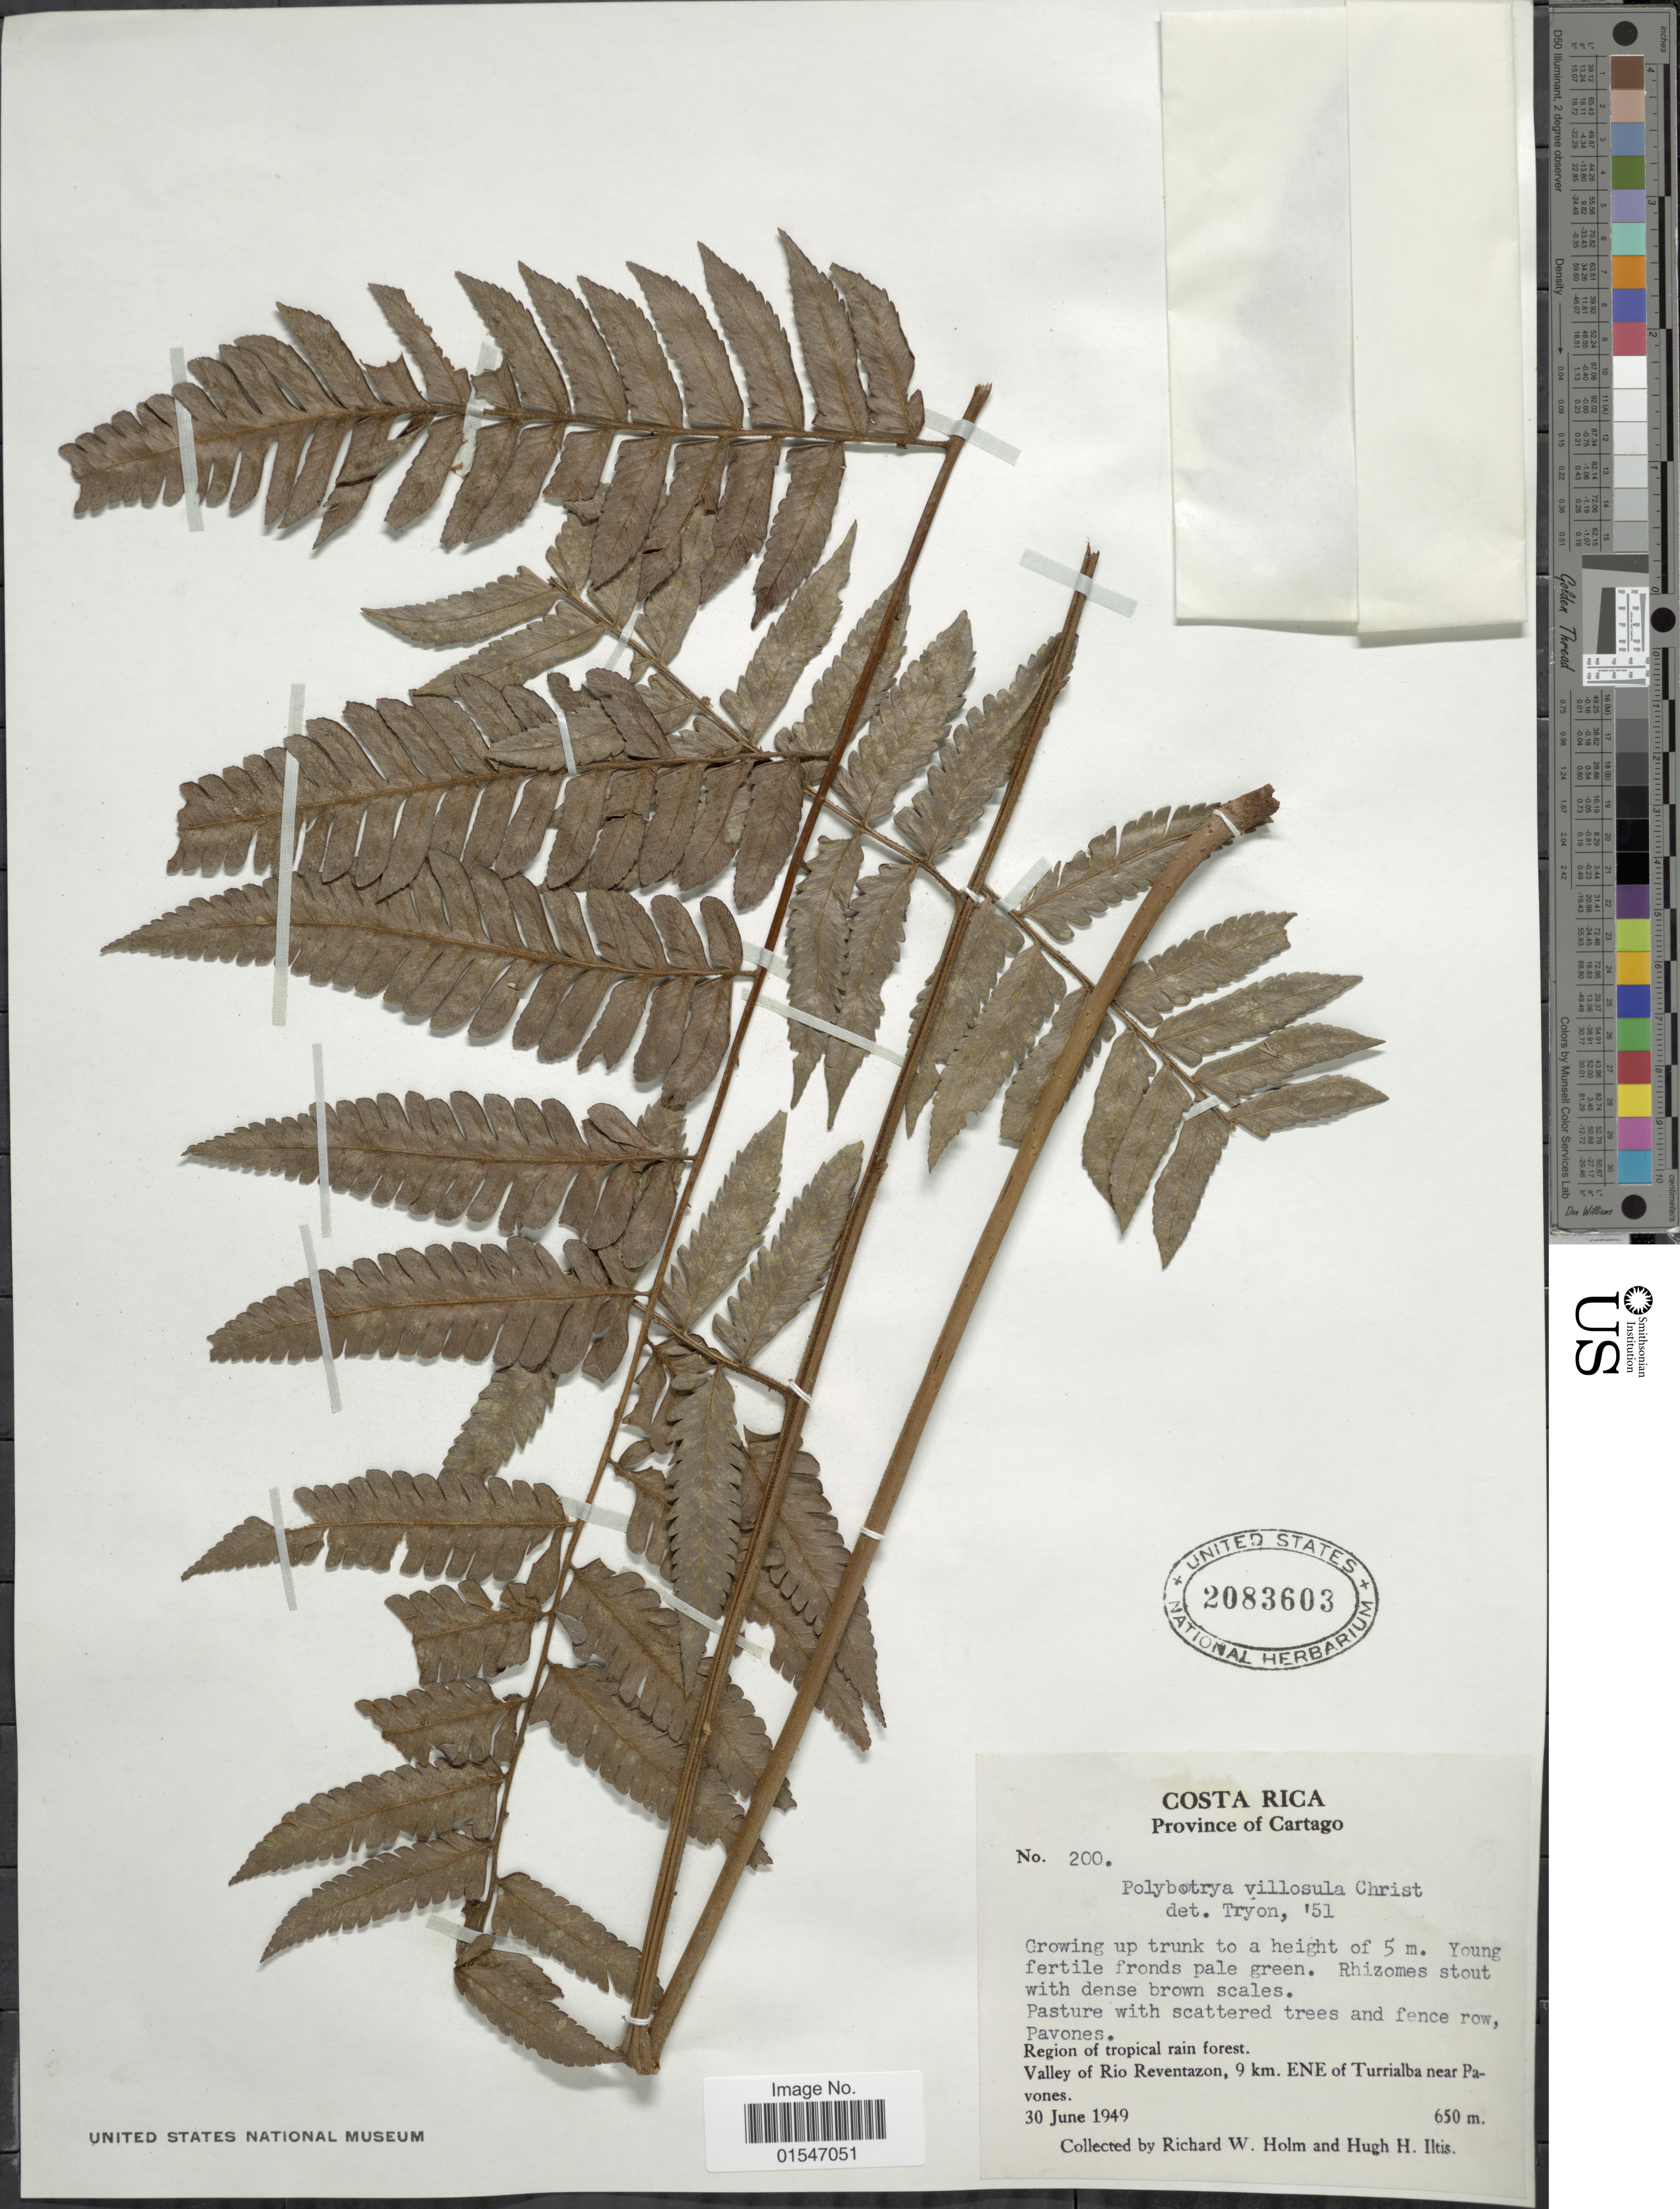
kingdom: Plantae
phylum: Tracheophyta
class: Polypodiopsida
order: Polypodiales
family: Dryopteridaceae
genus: Polybotrya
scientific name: Polybotrya caudata f. villosa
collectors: R. W. Holm & H. H. Iltis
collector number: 200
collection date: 1949-06-30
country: Costa Rica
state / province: Cartago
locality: Province of Cartago. Region of tropical rain forest, Valley of Rio Reventazon, 9 km. ENE of Turrialba near Pavones.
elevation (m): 650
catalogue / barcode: US 2083603